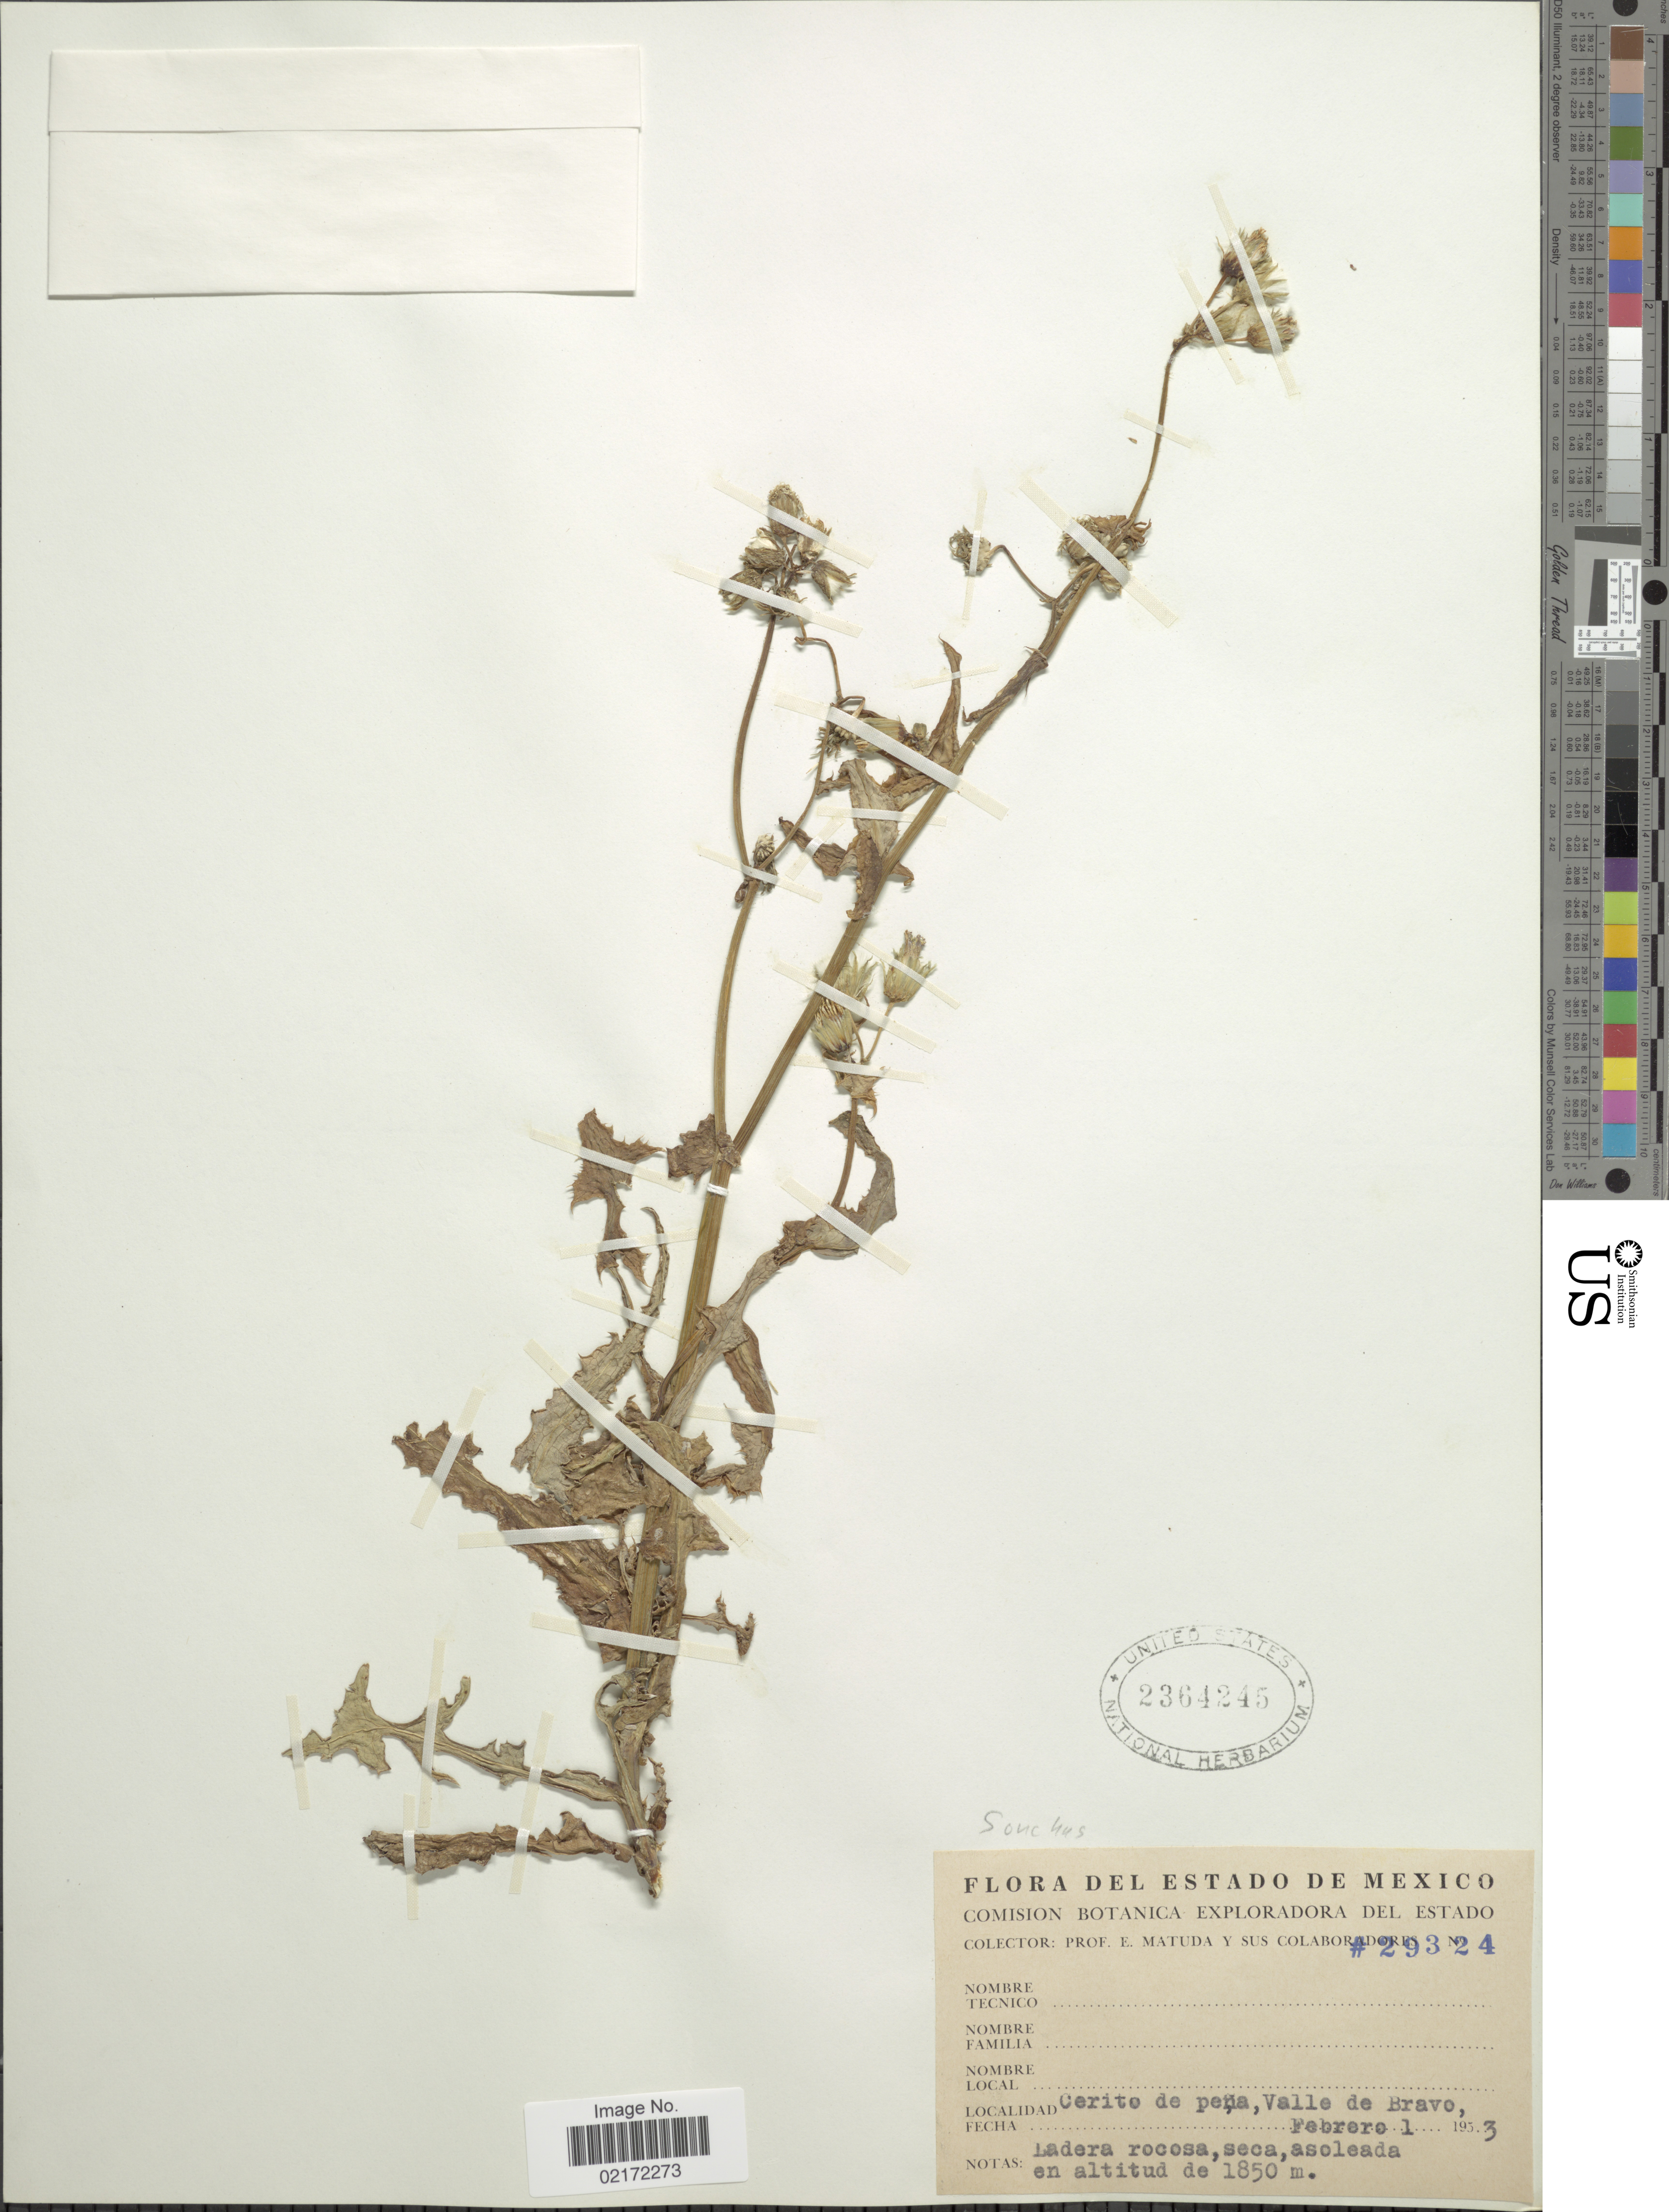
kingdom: Plantae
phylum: Tracheophyta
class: Magnoliopsida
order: Asterales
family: Asteraceae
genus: Sonchus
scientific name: Sonchus sp.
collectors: E. Matuda & et al.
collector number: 29324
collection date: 1953-02-01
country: Mexico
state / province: México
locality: Estado de Mexico. Cerito de peña, Valle de Bravo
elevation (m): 1850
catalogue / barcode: US 2364245